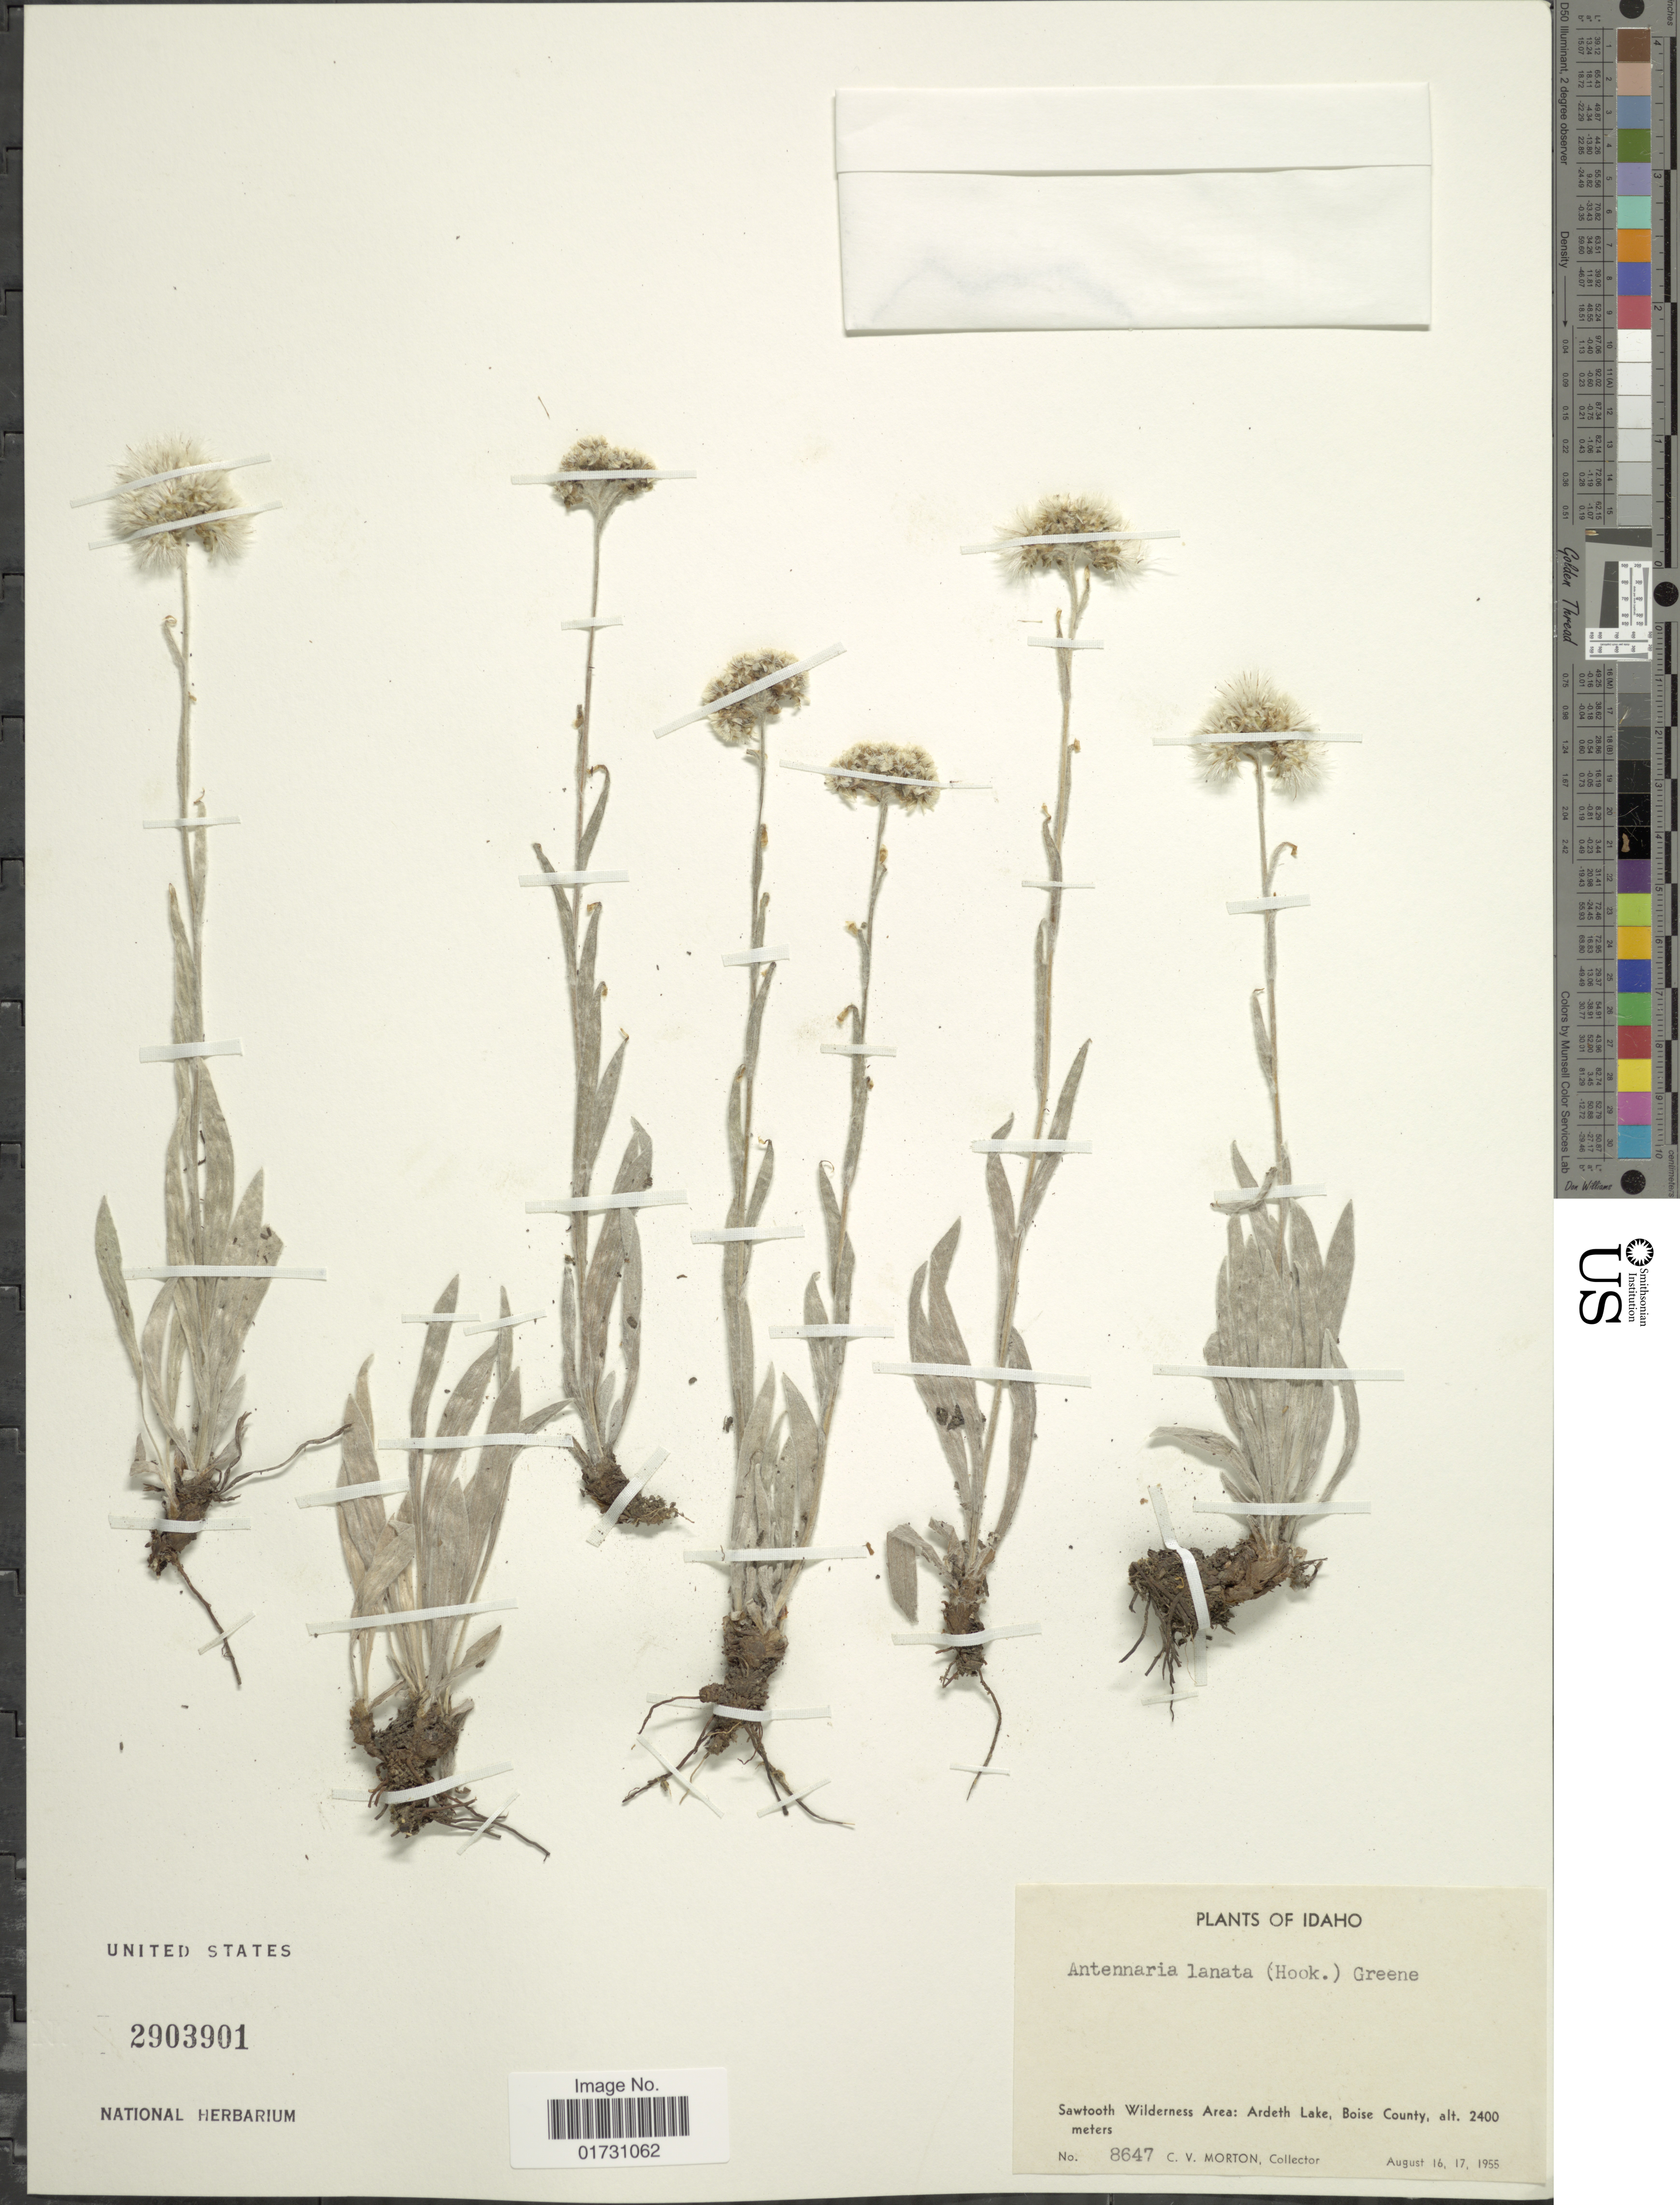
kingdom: Plantae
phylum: Tracheophyta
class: Magnoliopsida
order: Asterales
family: Asteraceae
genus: Antennaria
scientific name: Antennaria lanata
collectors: C. V. Morton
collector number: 8647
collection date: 1955-08-16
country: United States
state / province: Idaho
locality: Sawtooth Wilderness Area: Ardeth Lake, Boise County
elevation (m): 2400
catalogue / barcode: US 2903901